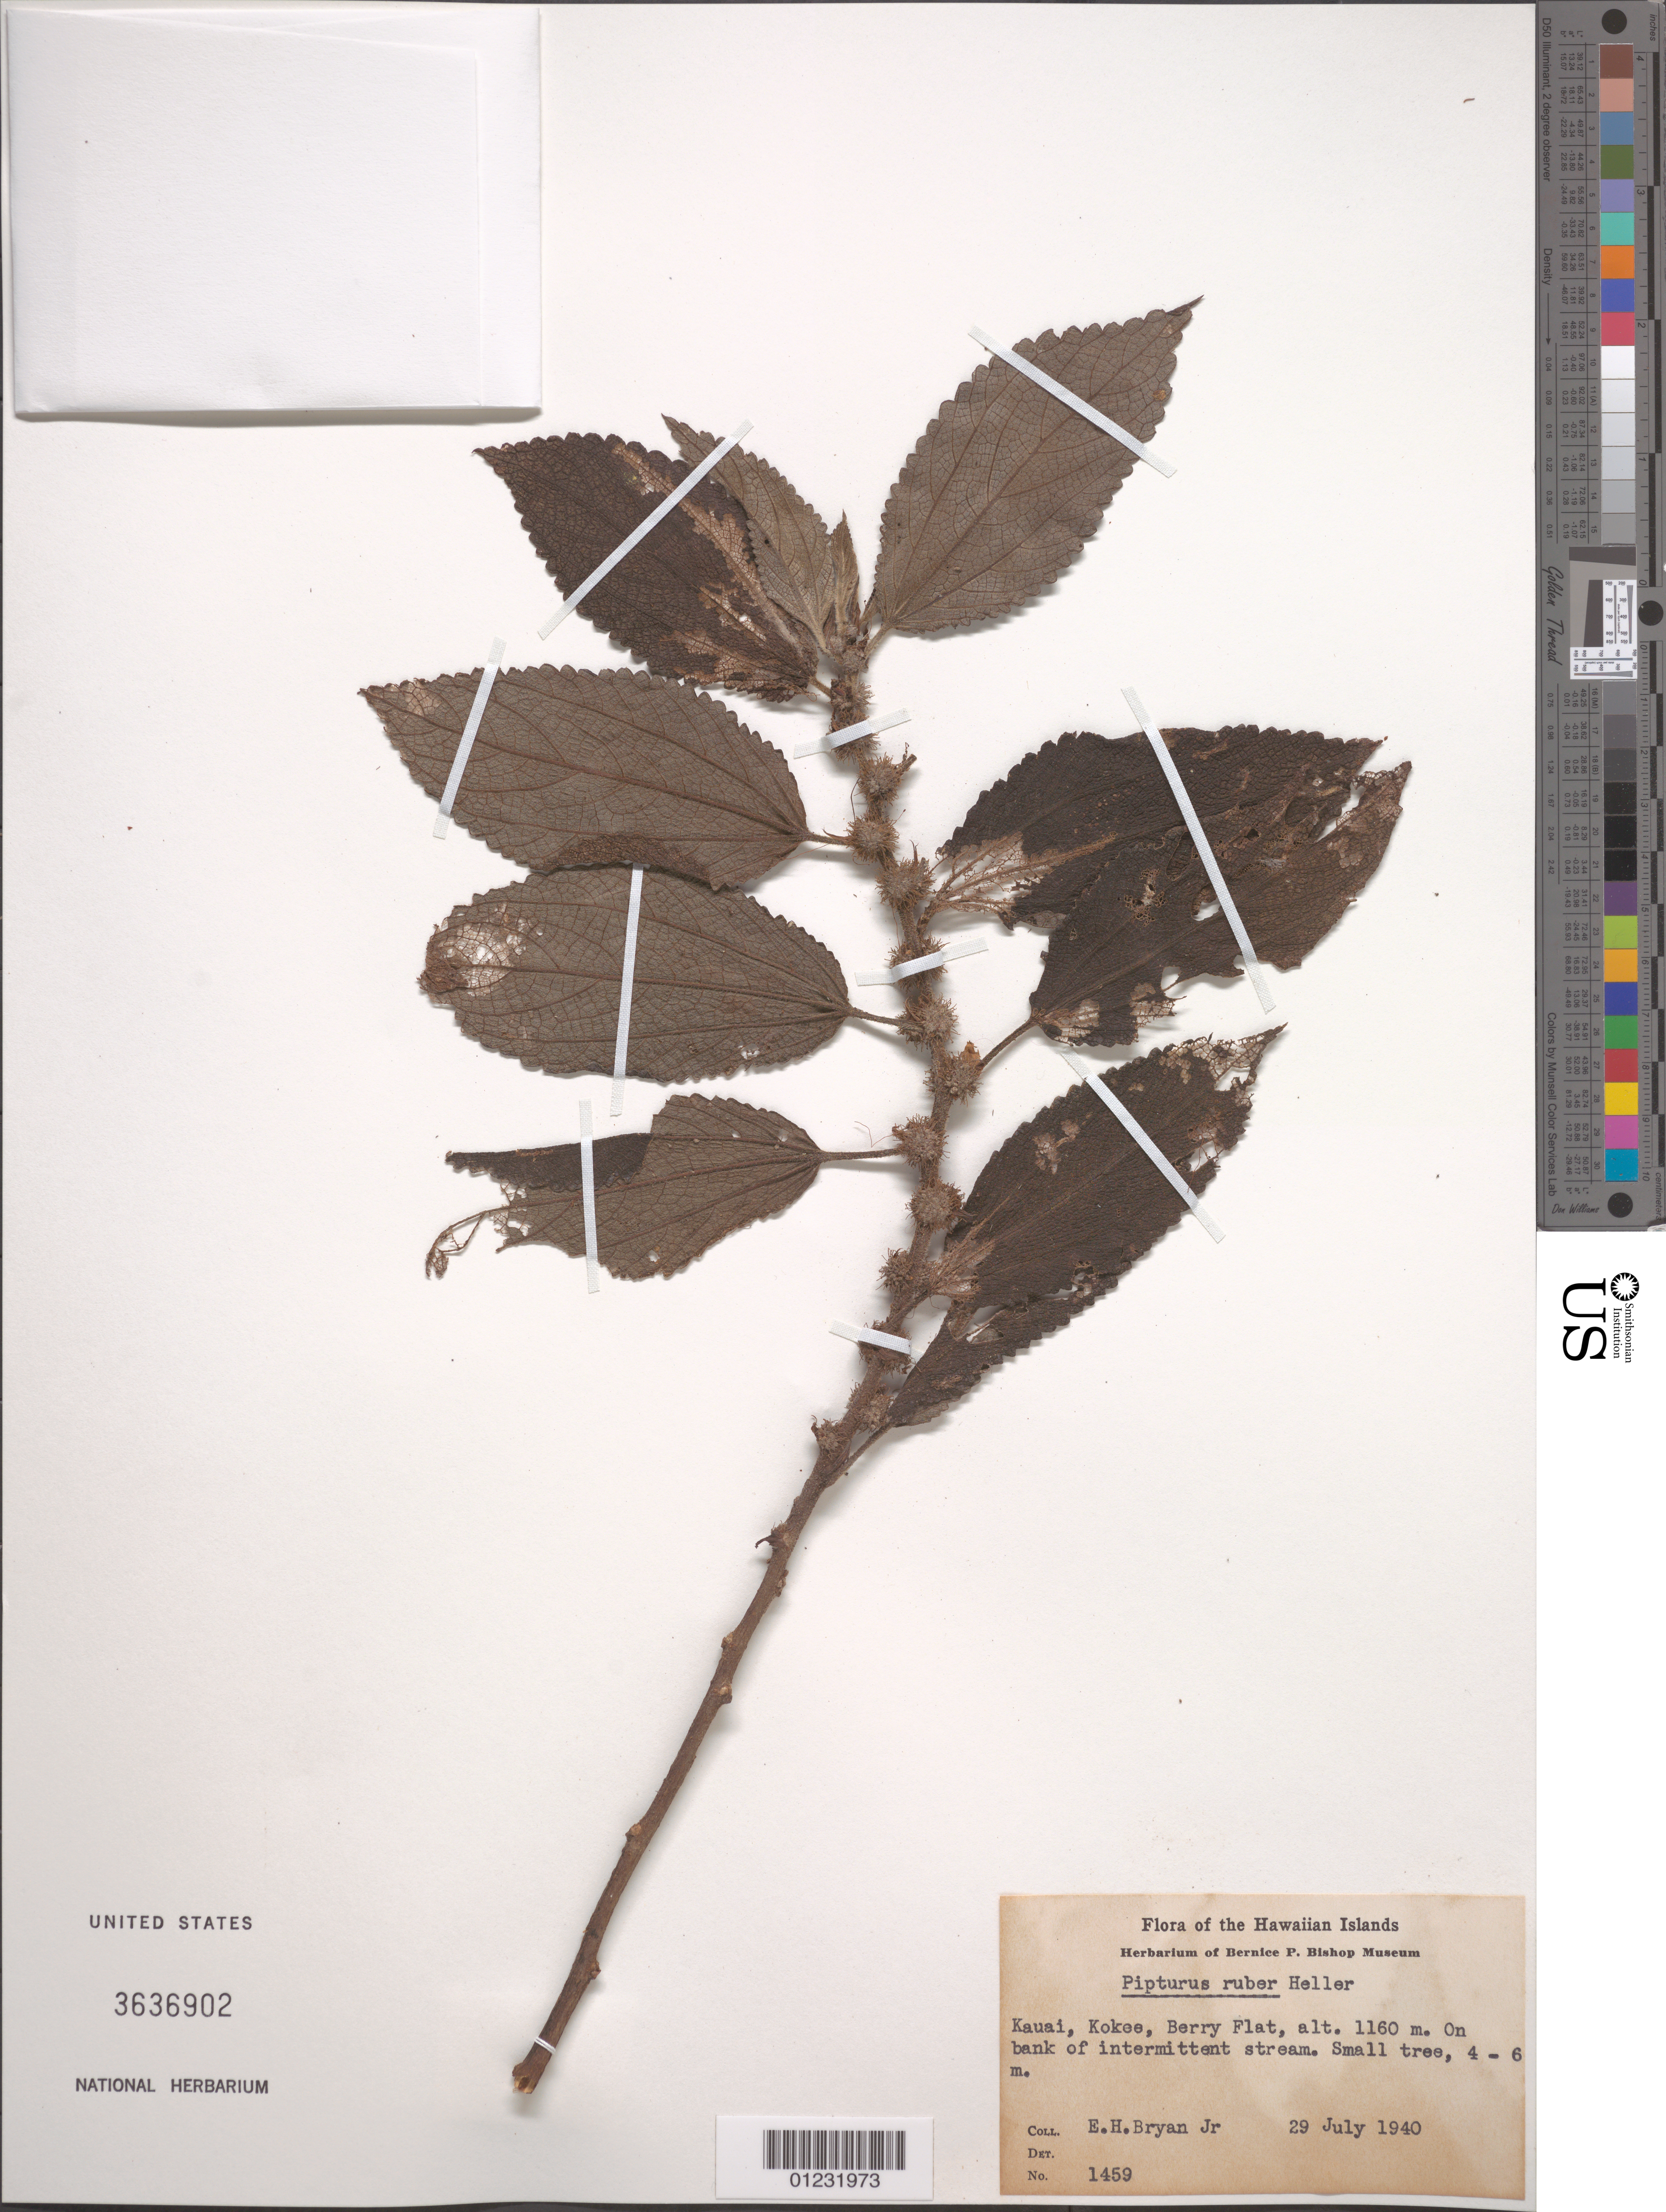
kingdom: Plantae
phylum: Tracheophyta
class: Magnoliopsida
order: Rosales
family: Urticaceae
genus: Pipturus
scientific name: Pipturus ruber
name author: A. Heller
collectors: E. Bryan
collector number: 1459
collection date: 1940-07-29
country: United States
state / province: Hawaii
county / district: Kaui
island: Kaua'i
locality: Kokee, Berry Flat.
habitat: On bank of intermittent stream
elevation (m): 1160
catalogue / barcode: US 3636902